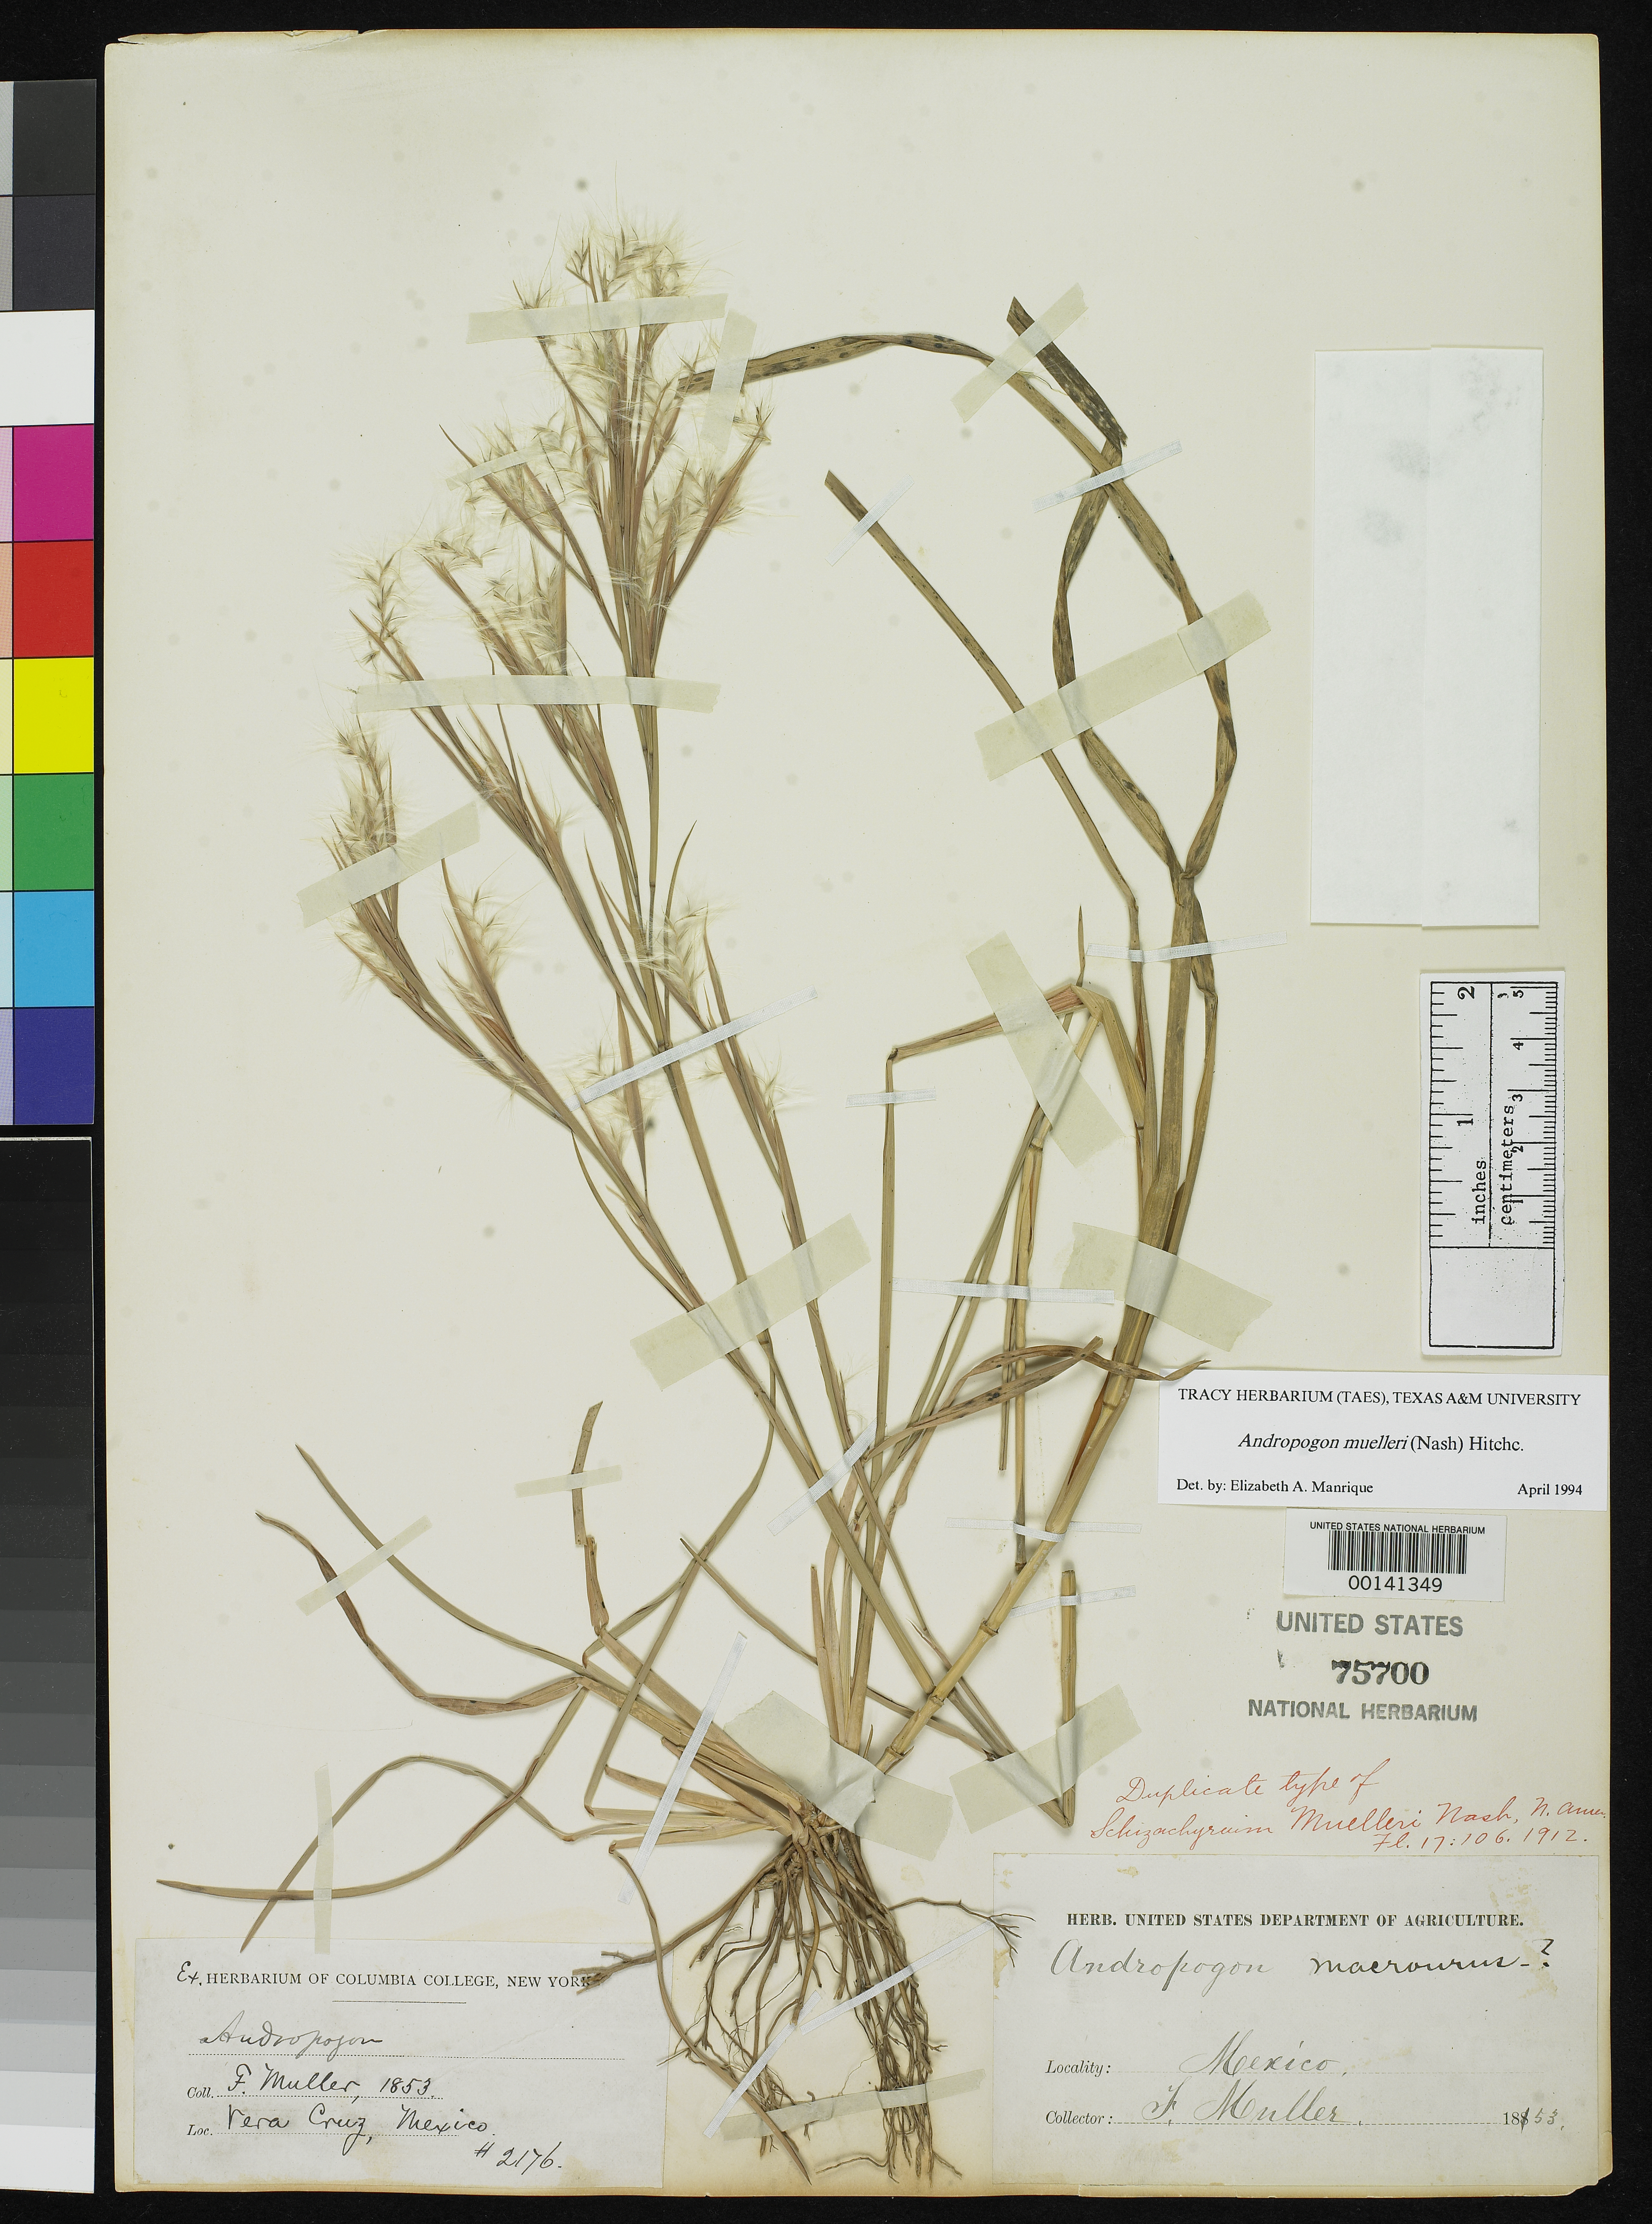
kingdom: Plantae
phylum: Tracheophyta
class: Liliopsida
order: Poales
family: Poaceae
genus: Schizachyrium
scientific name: Schizachyrium muelleri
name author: Nash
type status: Isotype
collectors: F. Mueller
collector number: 2176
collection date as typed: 1853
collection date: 1853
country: Mexico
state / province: Veracruz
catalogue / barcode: US 75700